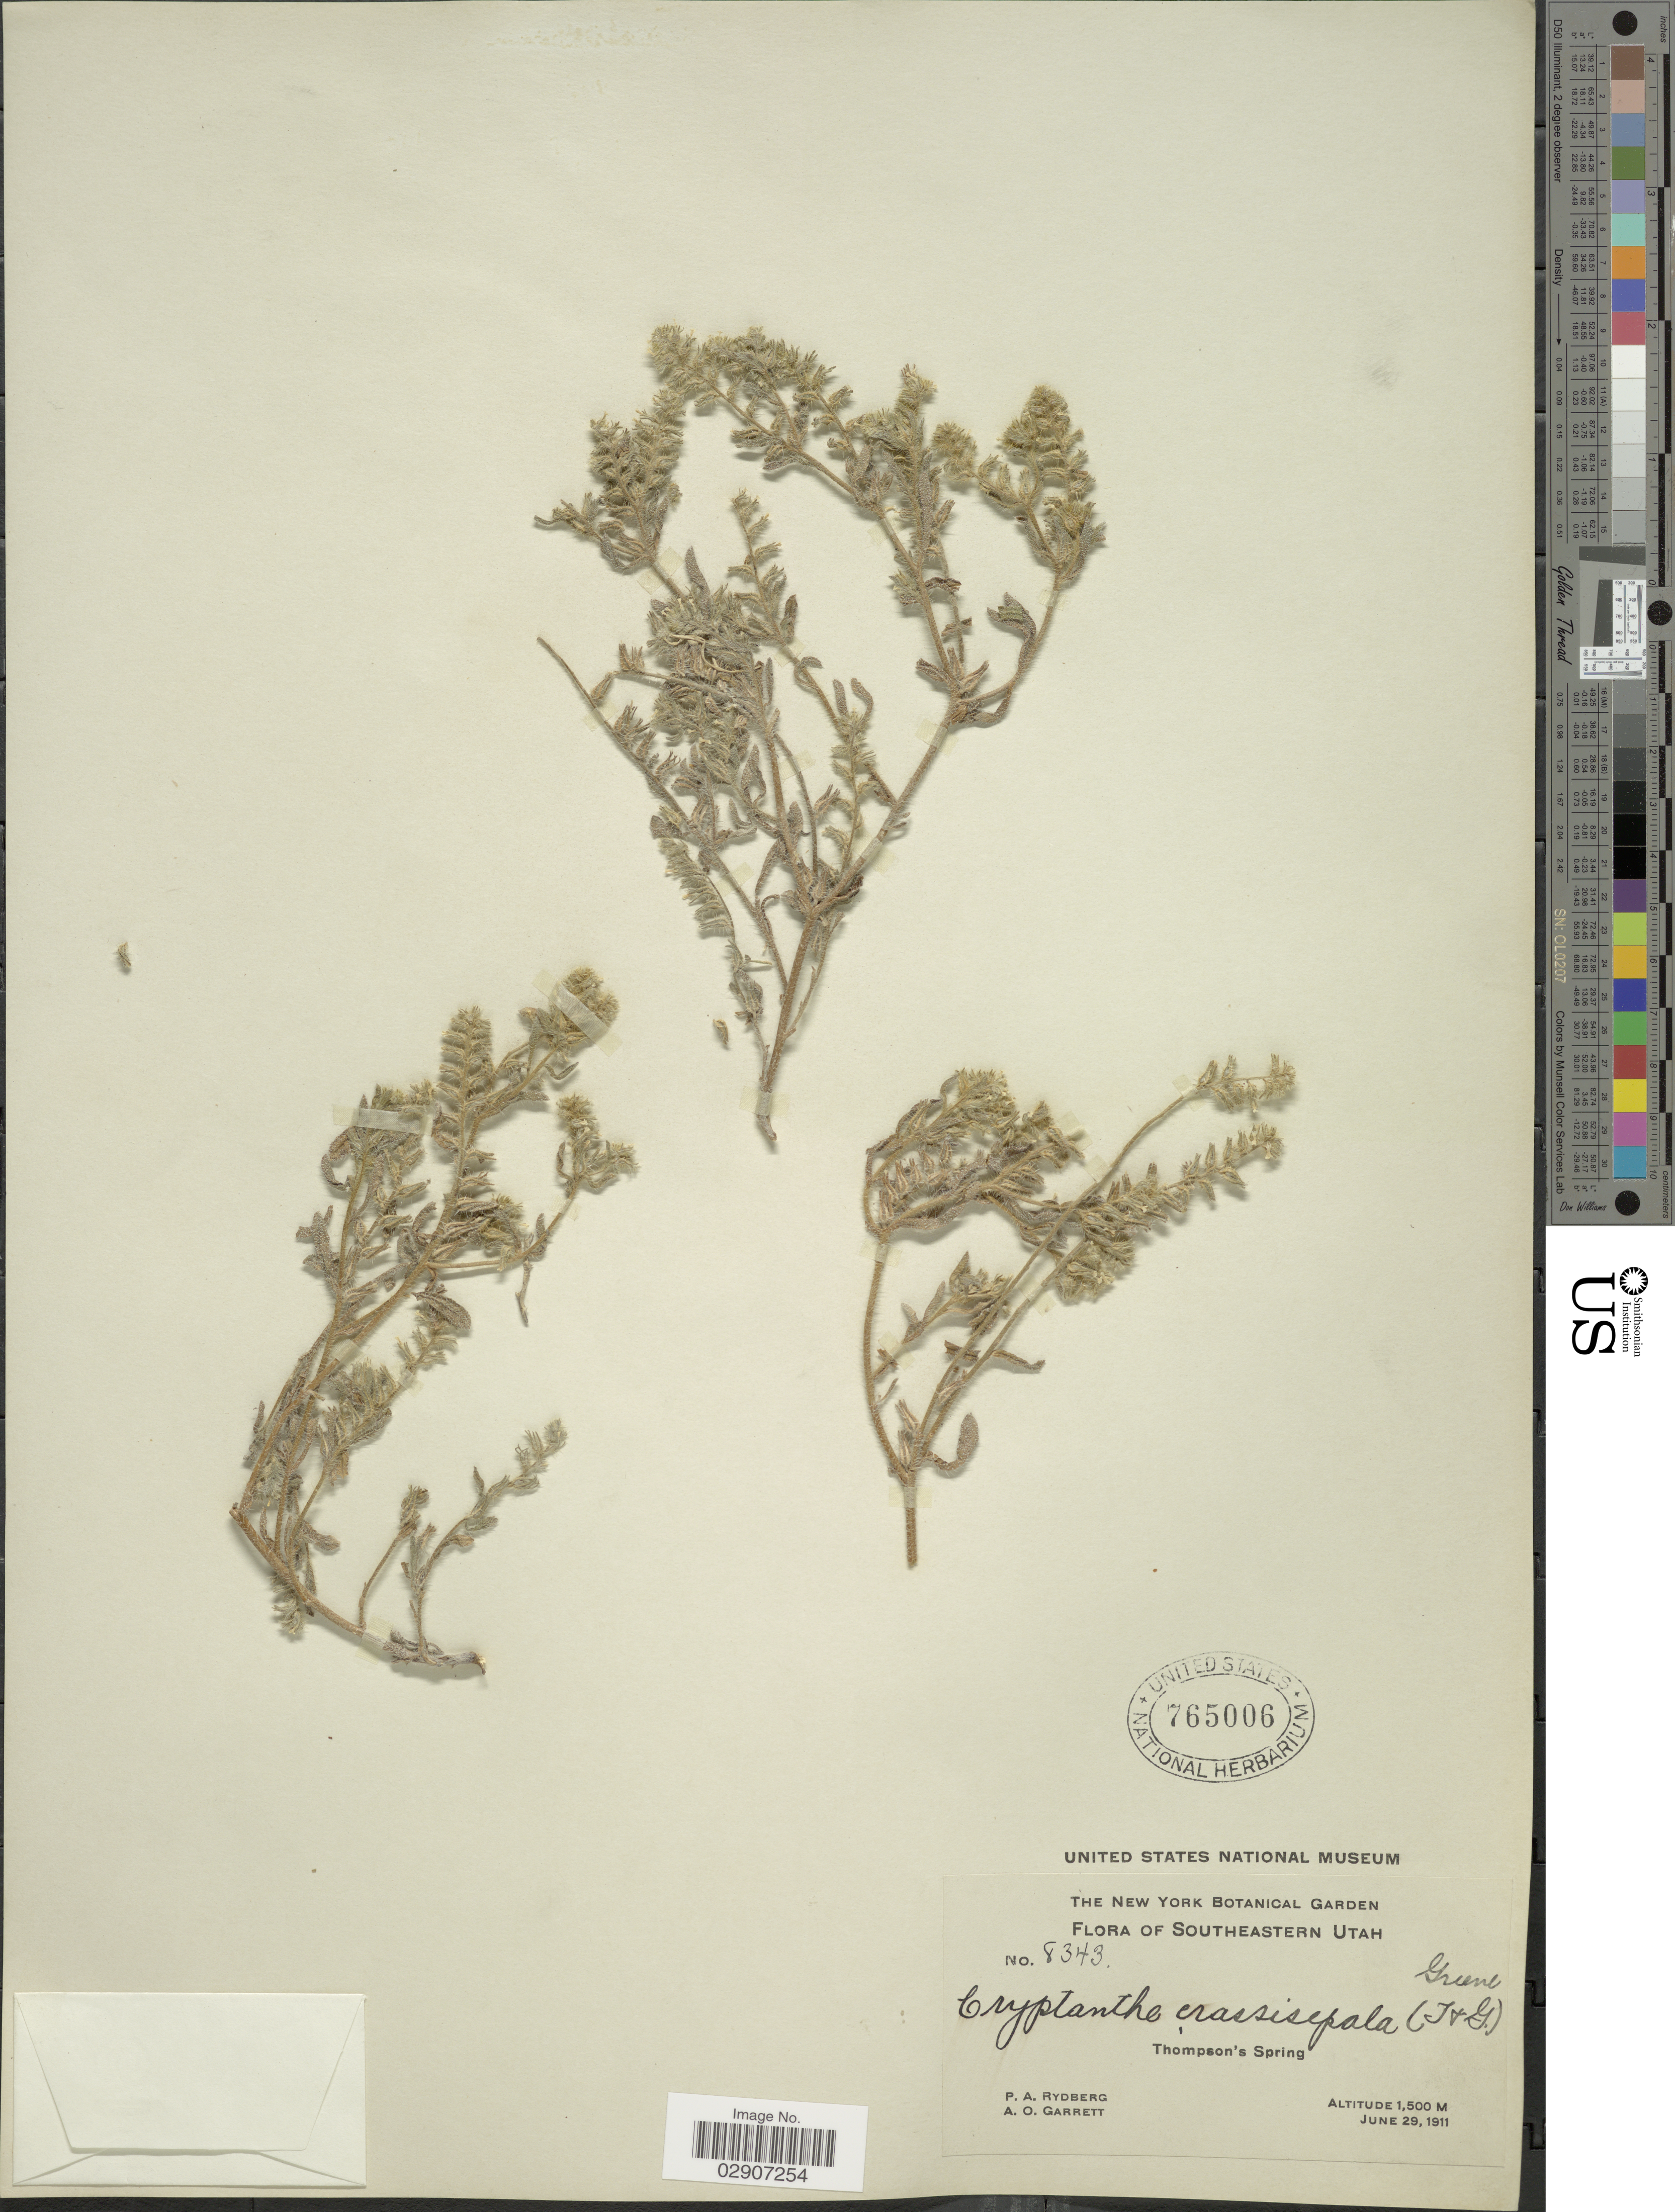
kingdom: Plantae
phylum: Tracheophyta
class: Magnoliopsida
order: Boraginales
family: Boraginaceae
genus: Cryptantha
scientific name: Cryptantha crassisepala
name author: (Torr. & A. Gray) Greene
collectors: P. A. Rydberg & A. O. Garrett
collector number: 8343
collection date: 1911-06-29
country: United States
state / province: Utah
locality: Southeastern Utah, Thompson's Spring.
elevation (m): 1500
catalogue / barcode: US 765006